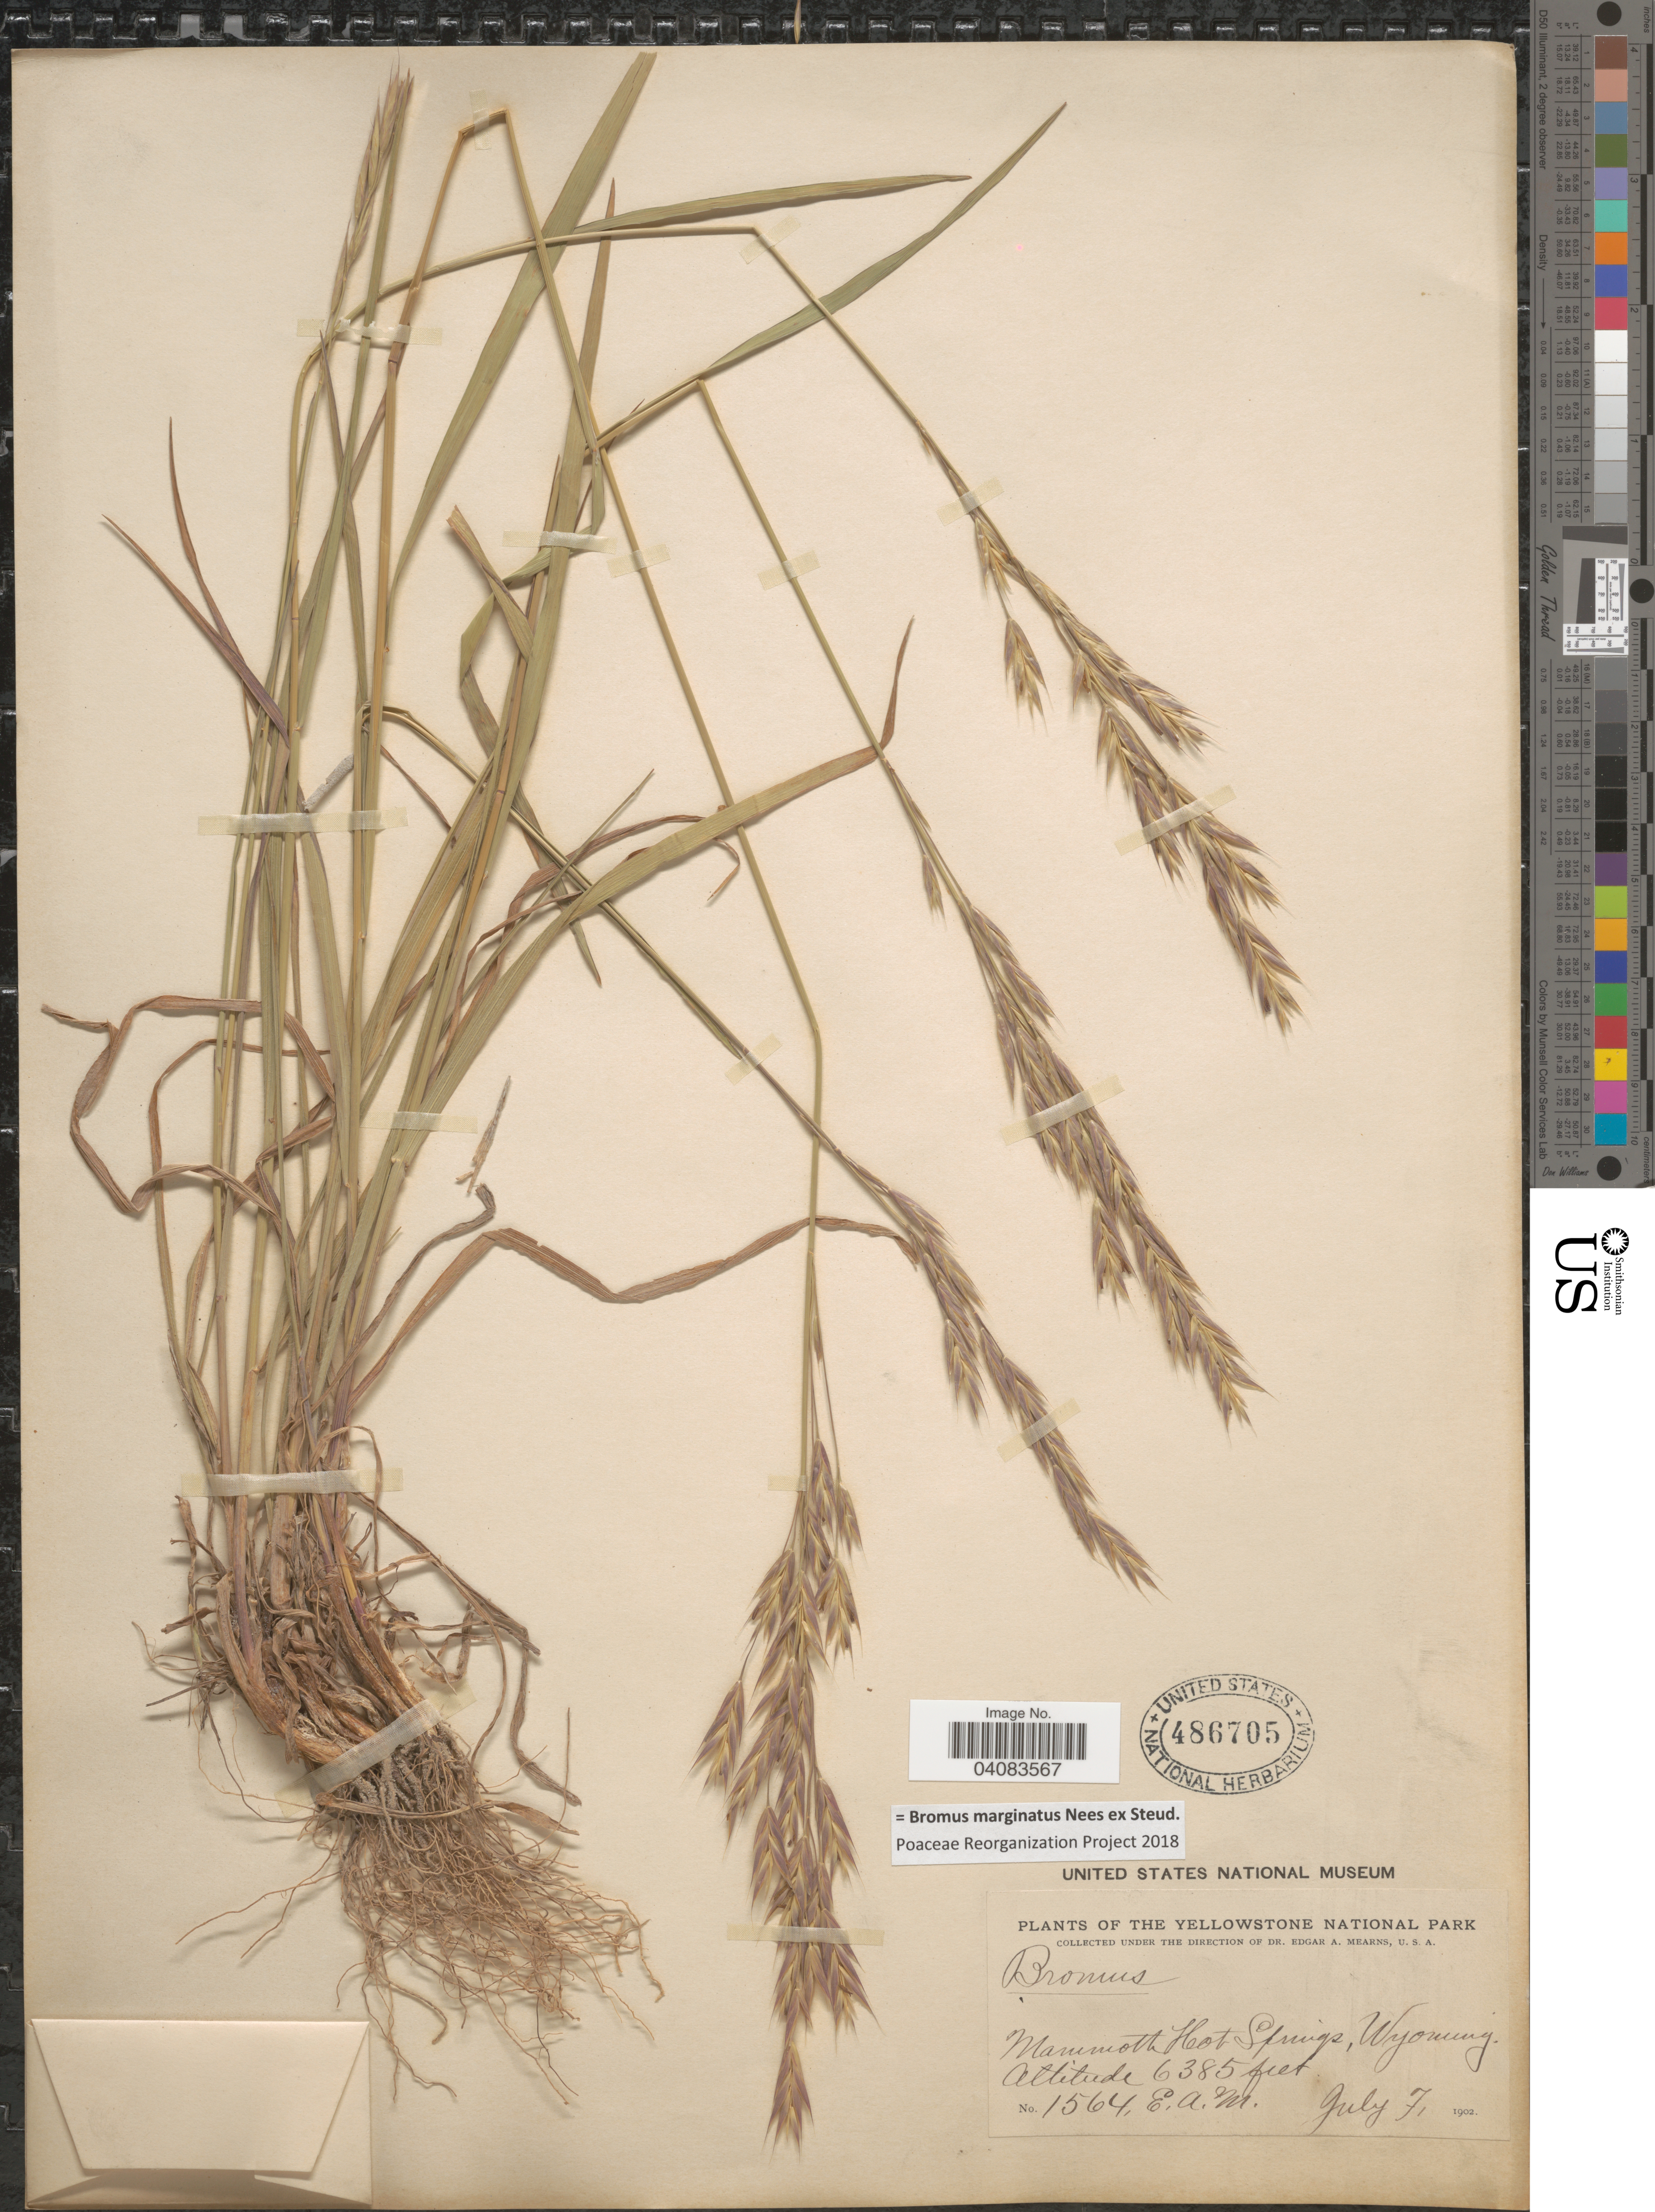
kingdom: Plantae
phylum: Tracheophyta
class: Liliopsida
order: Poales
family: Poaceae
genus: Bromus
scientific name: Bromus marginatus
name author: Nees ex Steud.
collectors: E. A. Mearns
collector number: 1564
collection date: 1902-07-07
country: United States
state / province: Wyoming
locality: The Yellowstone National Park. Mammoth Hot Springs.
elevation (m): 1946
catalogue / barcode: US 486705